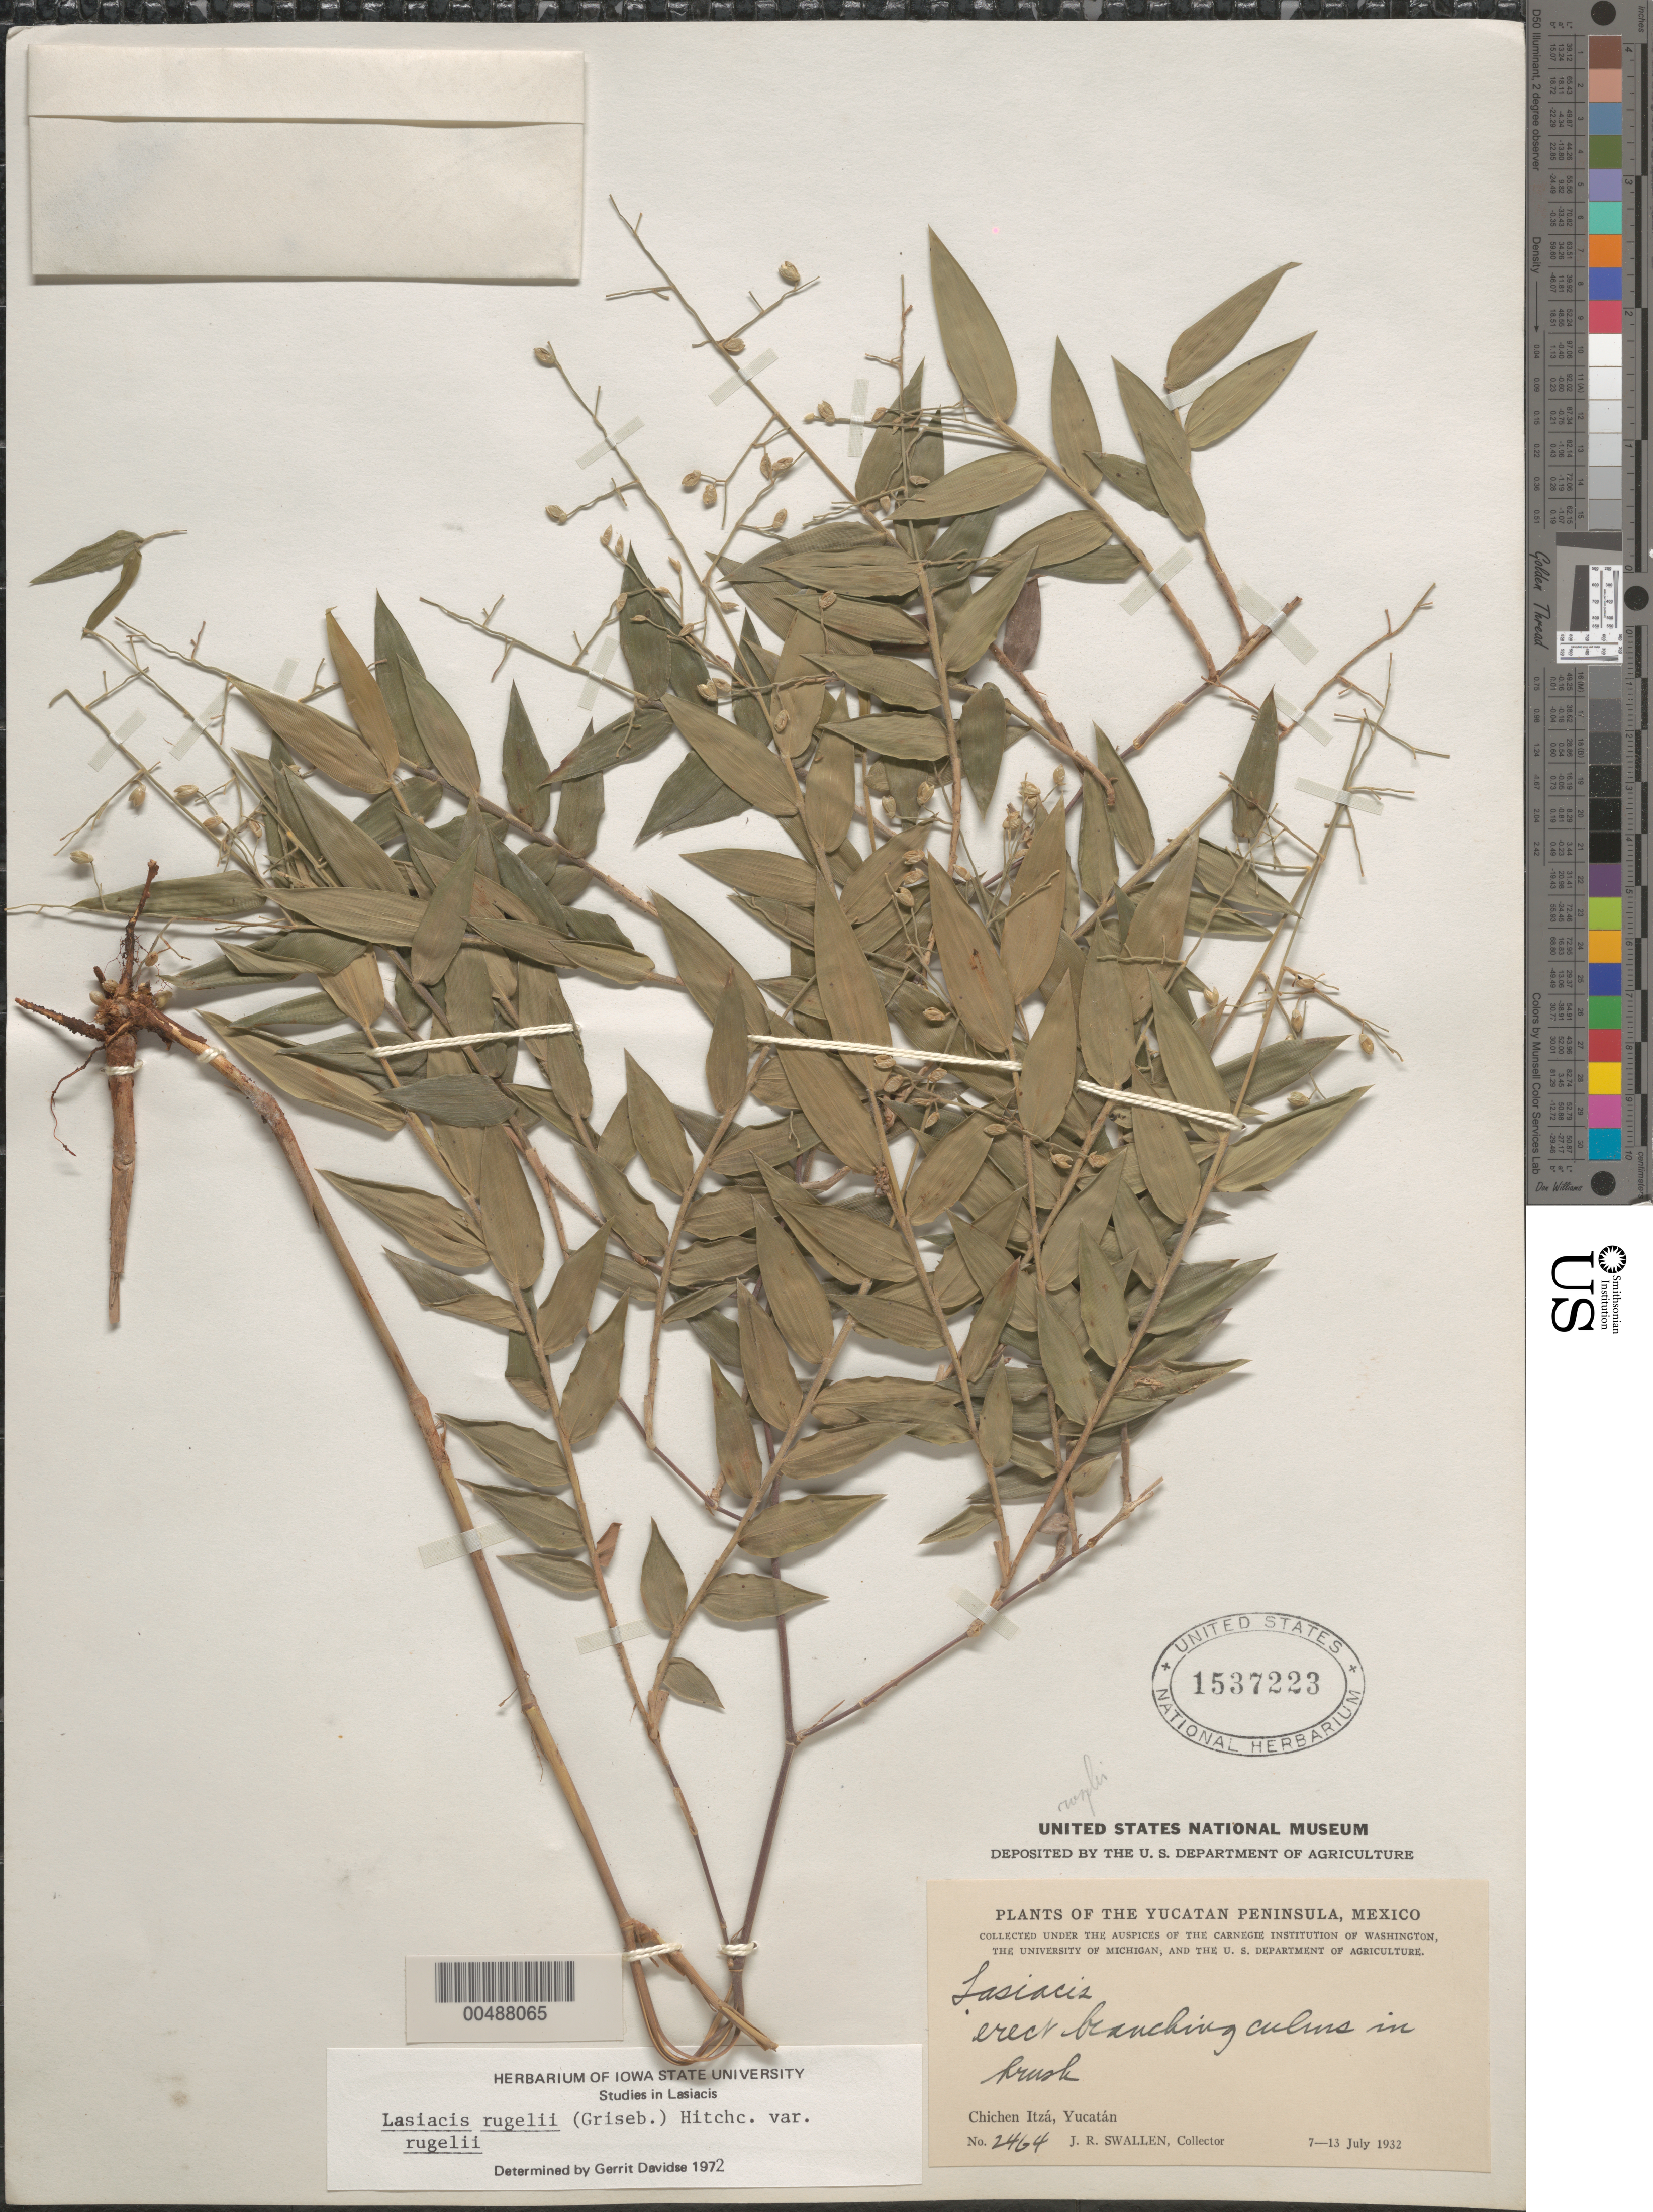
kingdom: Plantae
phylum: Tracheophyta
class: Liliopsida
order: Poales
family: Poaceae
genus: Lasiacis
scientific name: Lasiacis rugelii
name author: (Griseb.) Hitchc.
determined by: Davidse, Gerrit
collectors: J. R. Swallen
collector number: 2464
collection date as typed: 7 Jul 1932 to 13 Jul 1932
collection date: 1932-07-07/1932-07-13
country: Mexico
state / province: Yucatan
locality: Yucatan Peninsula, Chichen Itz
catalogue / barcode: US 1537223